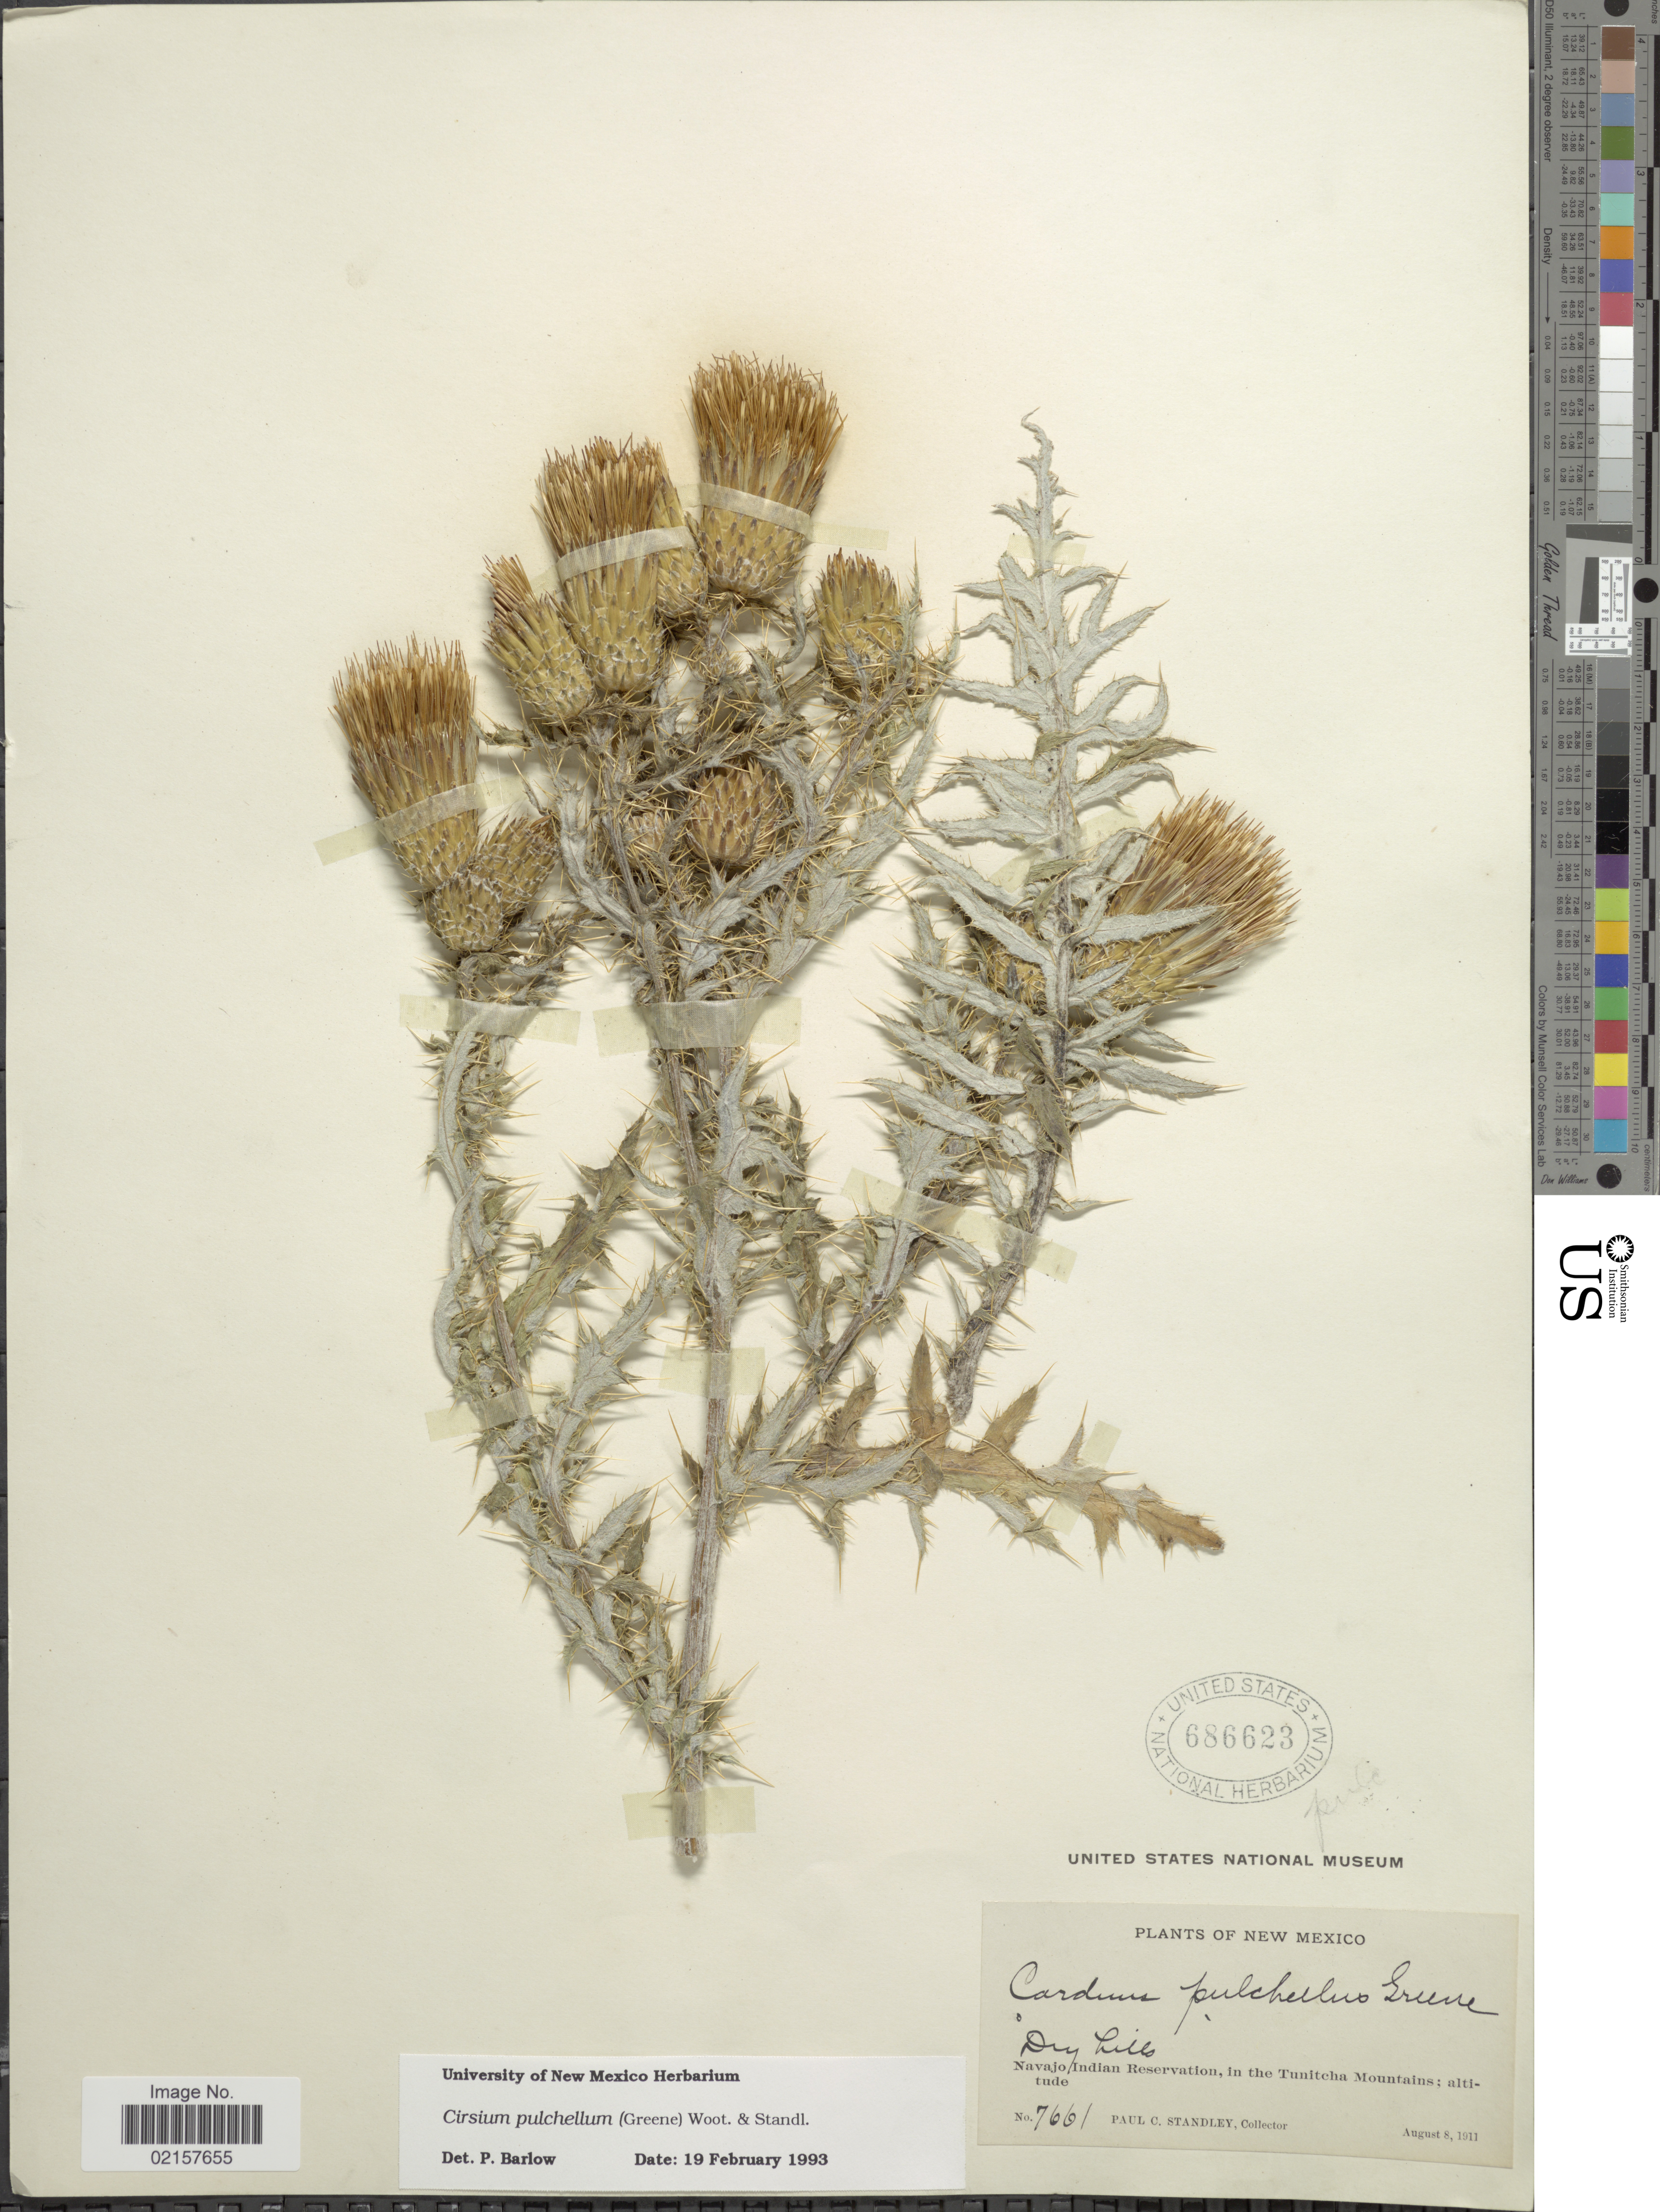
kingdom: Plantae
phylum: Tracheophyta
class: Magnoliopsida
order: Asterales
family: Asteraceae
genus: Cirsium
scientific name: Cirsium calcareum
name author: (M.E. Jones) Wooton & Standl.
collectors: P. C. Standley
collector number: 7661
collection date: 1911-08-08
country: United States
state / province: New Mexico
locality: Dry hills, Navajo Reservation, in the Tunitcha Mountains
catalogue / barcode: US 686623